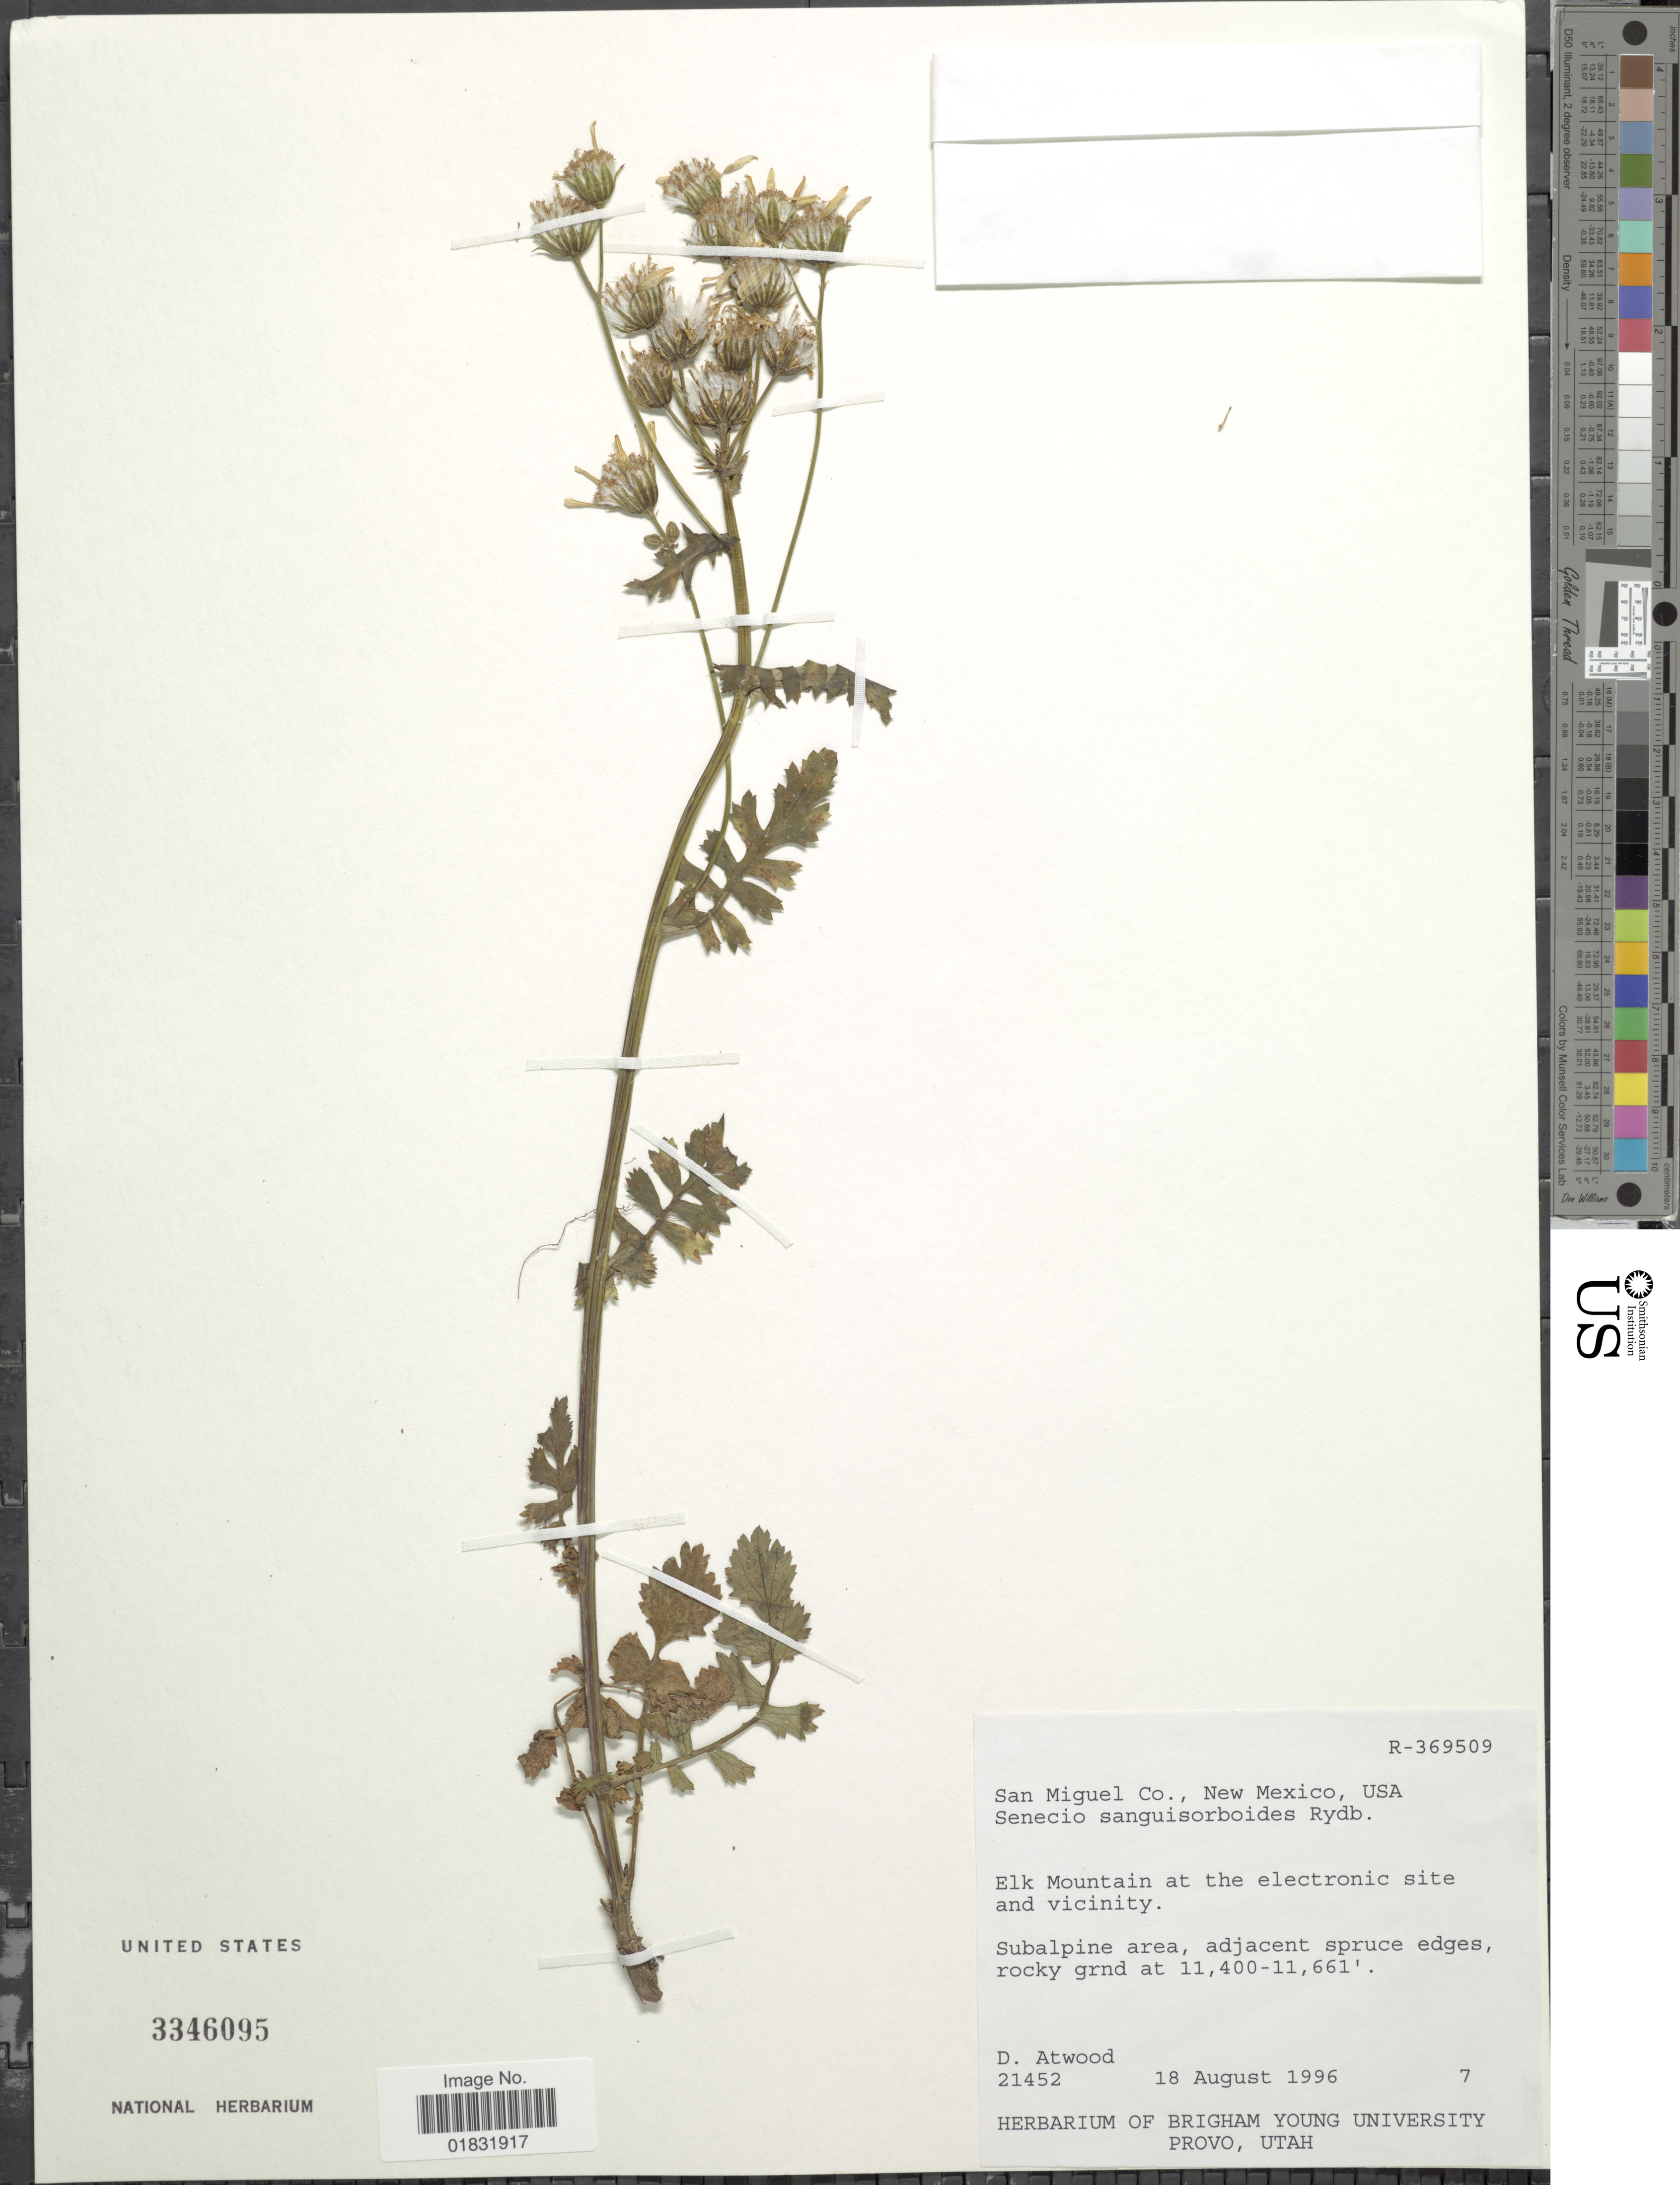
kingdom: Plantae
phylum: Tracheophyta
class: Magnoliopsida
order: Asterales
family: Asteraceae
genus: Packera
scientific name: Packera sanguisorbae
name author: (DC.) C. Jeffrey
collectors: D. Atwood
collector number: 21452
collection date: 1996-08-18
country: United States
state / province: New Mexico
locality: San Miguel Co., Elk Mountain at the electronic site and vicinity, Subalpine area, adjacent spruce edges, rocky grnd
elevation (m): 3475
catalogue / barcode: US 3346095